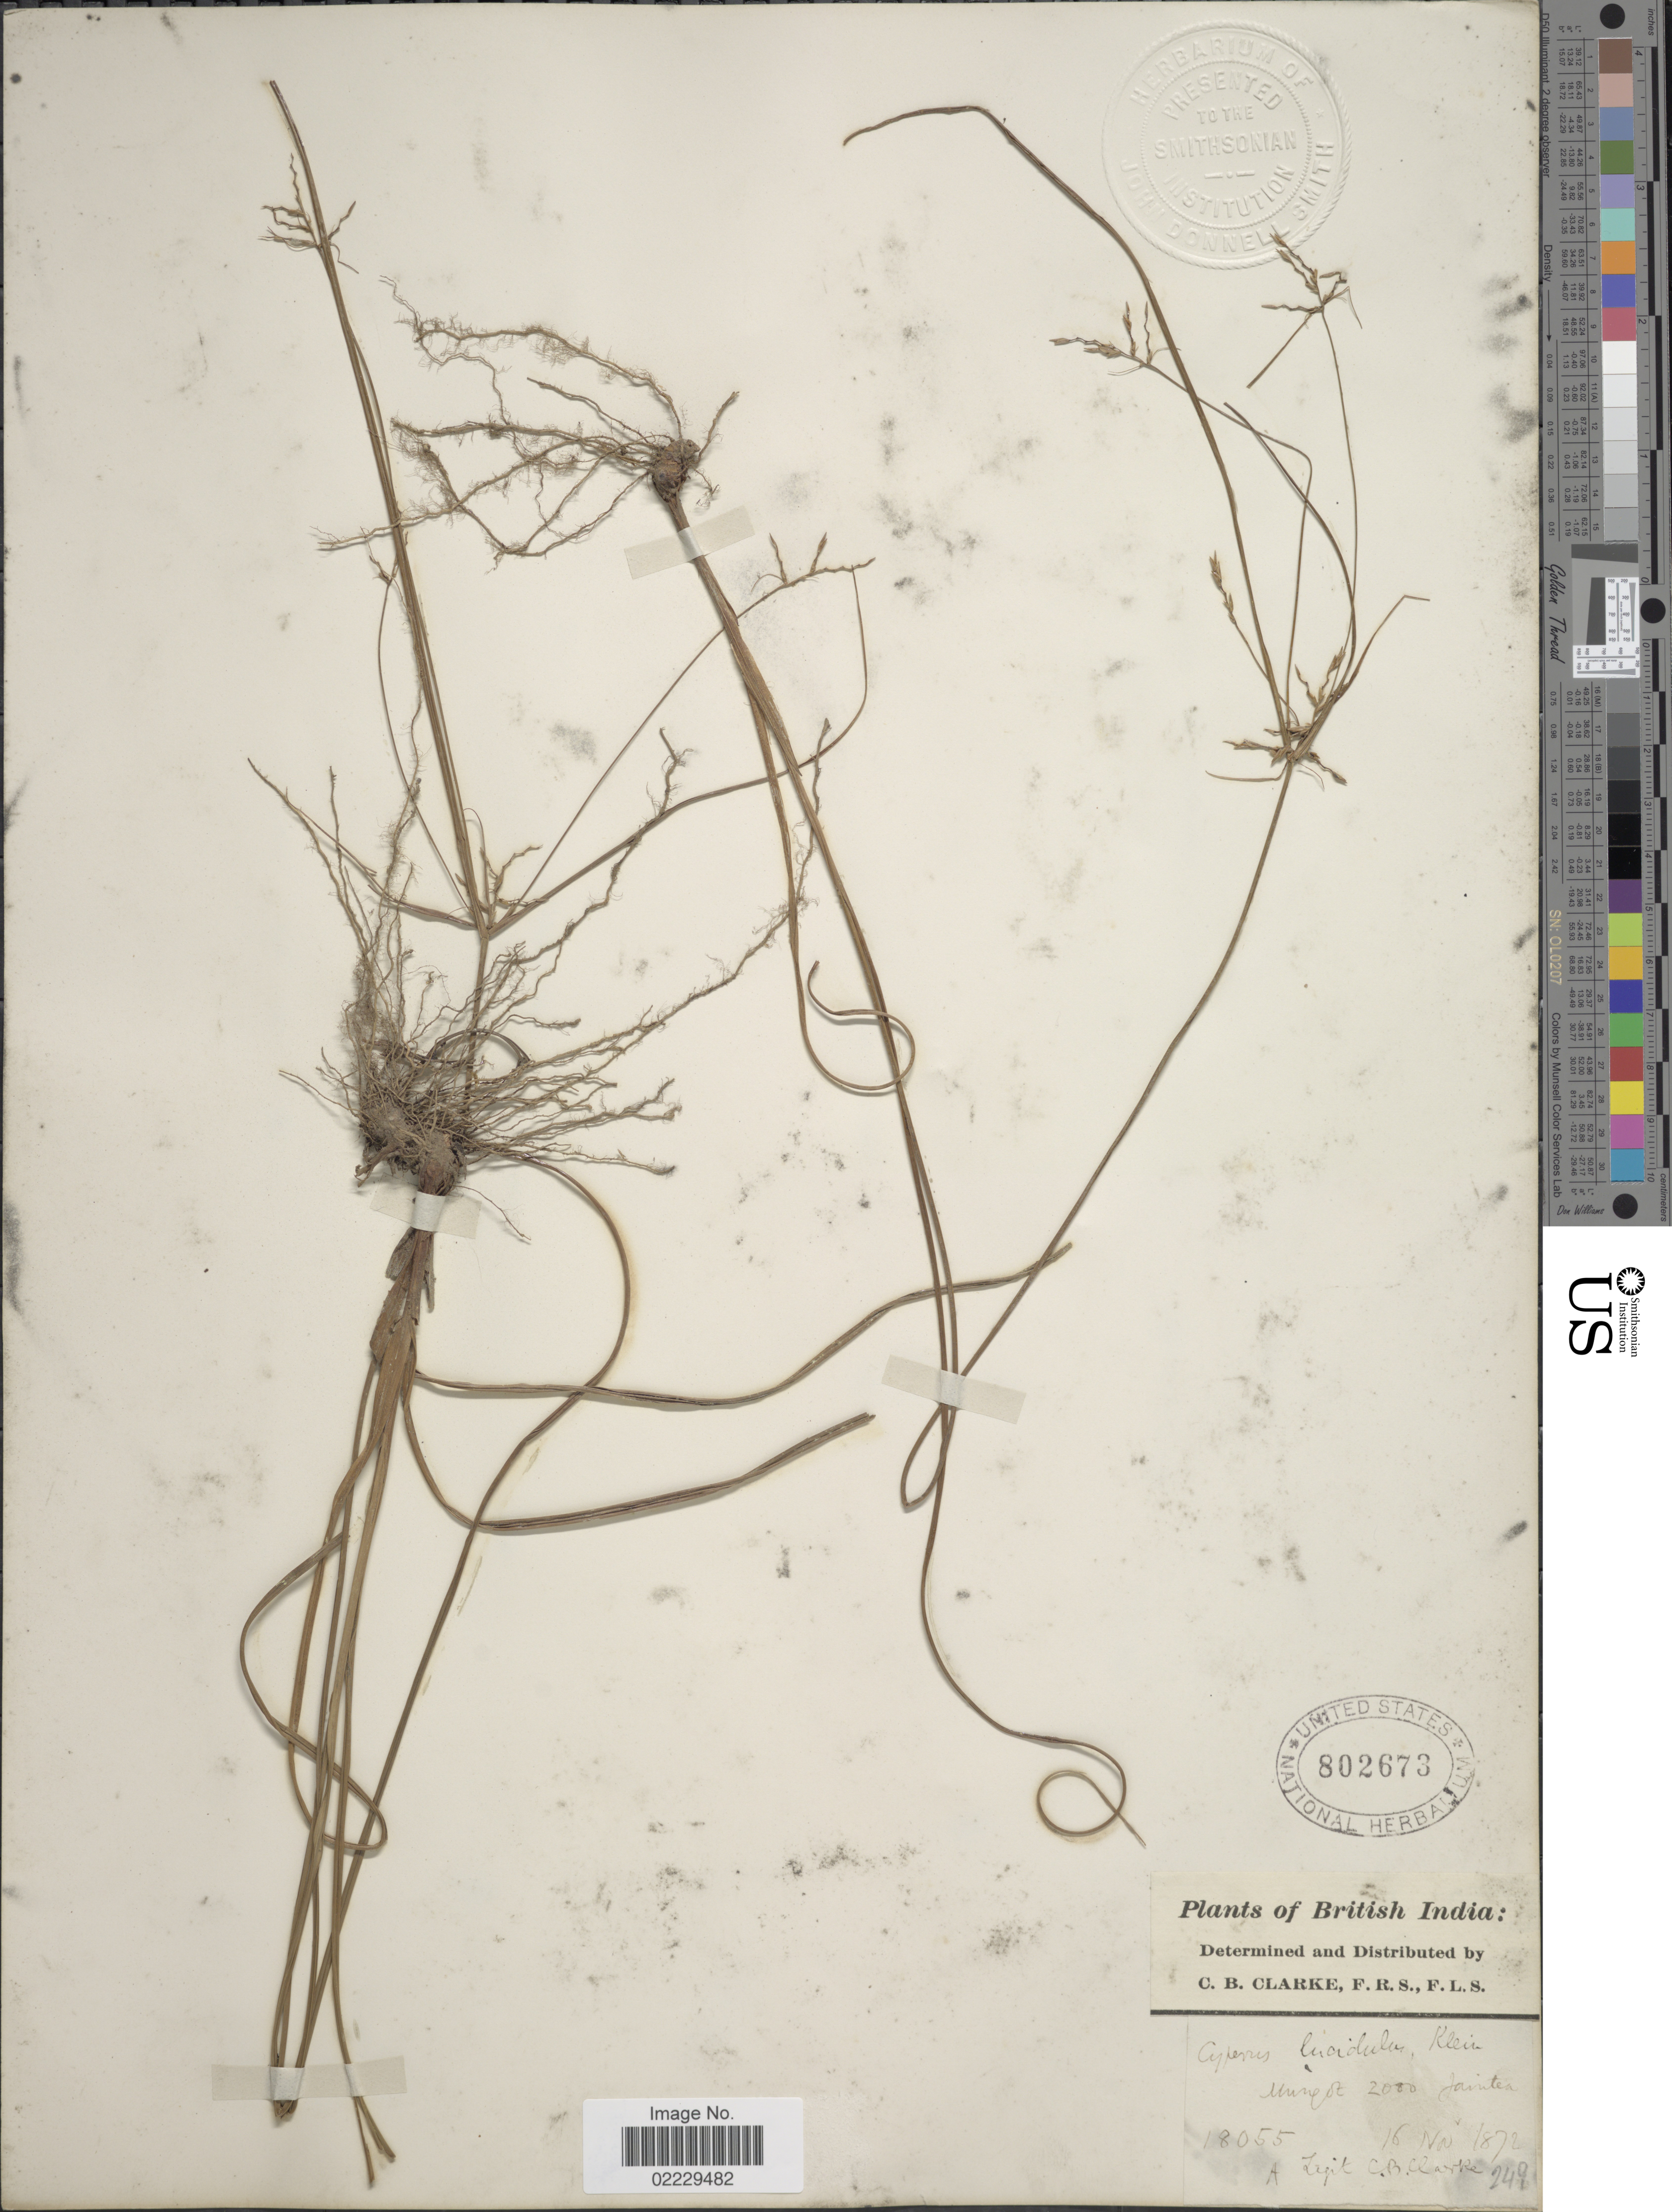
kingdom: Plantae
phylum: Tracheophyta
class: Liliopsida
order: Poales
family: Cyperaceae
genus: Cyperus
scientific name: Cyperus tenuiculmis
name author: Boeckeler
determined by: Strong, Mark T., (BOT), Smithsonian Institution - National Museum of Natural History (UNITED STATES)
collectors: C. B. Clarke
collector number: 18055A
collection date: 1872-11-16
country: India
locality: British India, Munqot, Jaintea [interpreted]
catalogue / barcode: US 802673